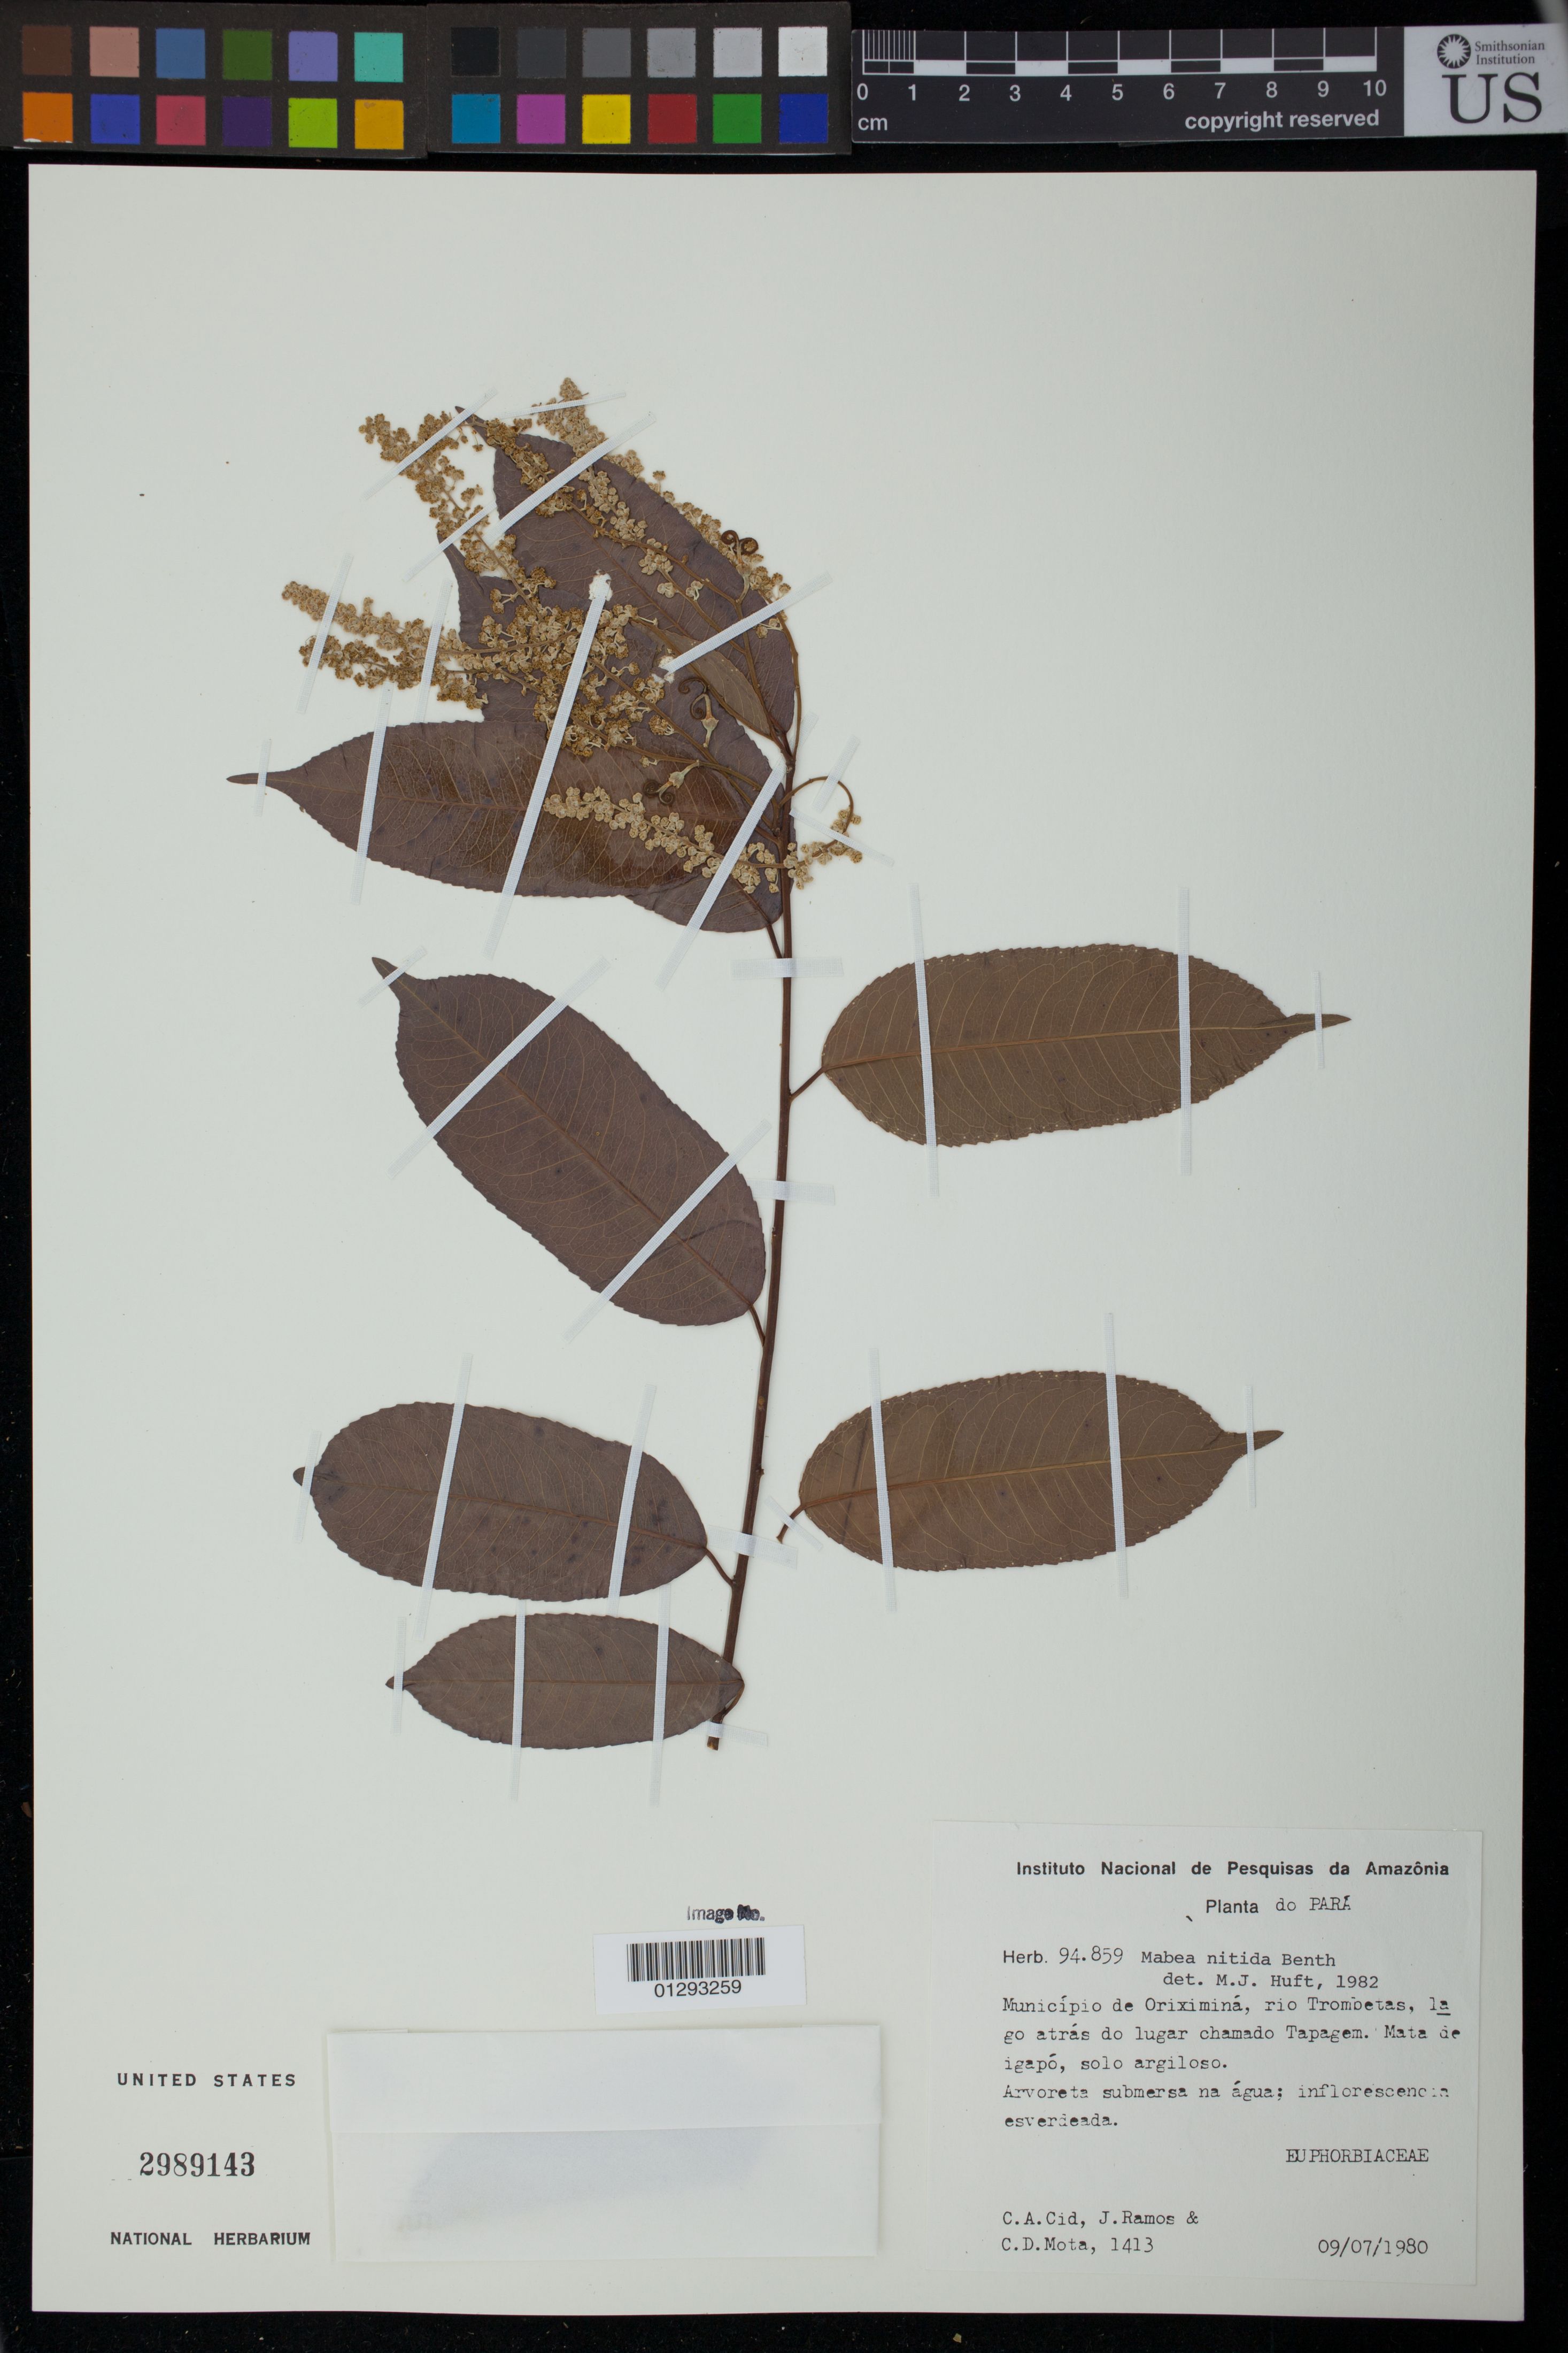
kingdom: Plantae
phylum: Tracheophyta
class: Magnoliopsida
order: Malpighiales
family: Euphorbiaceae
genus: Mabea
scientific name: Mabea nitida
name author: Spruce ex Benth.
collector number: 1413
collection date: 1980-07-09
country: Brazil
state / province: Para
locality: Municipio de Oriximina, rio Trombetas, la go atras do lugar chamado Tapagem.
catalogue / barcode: US 2989143